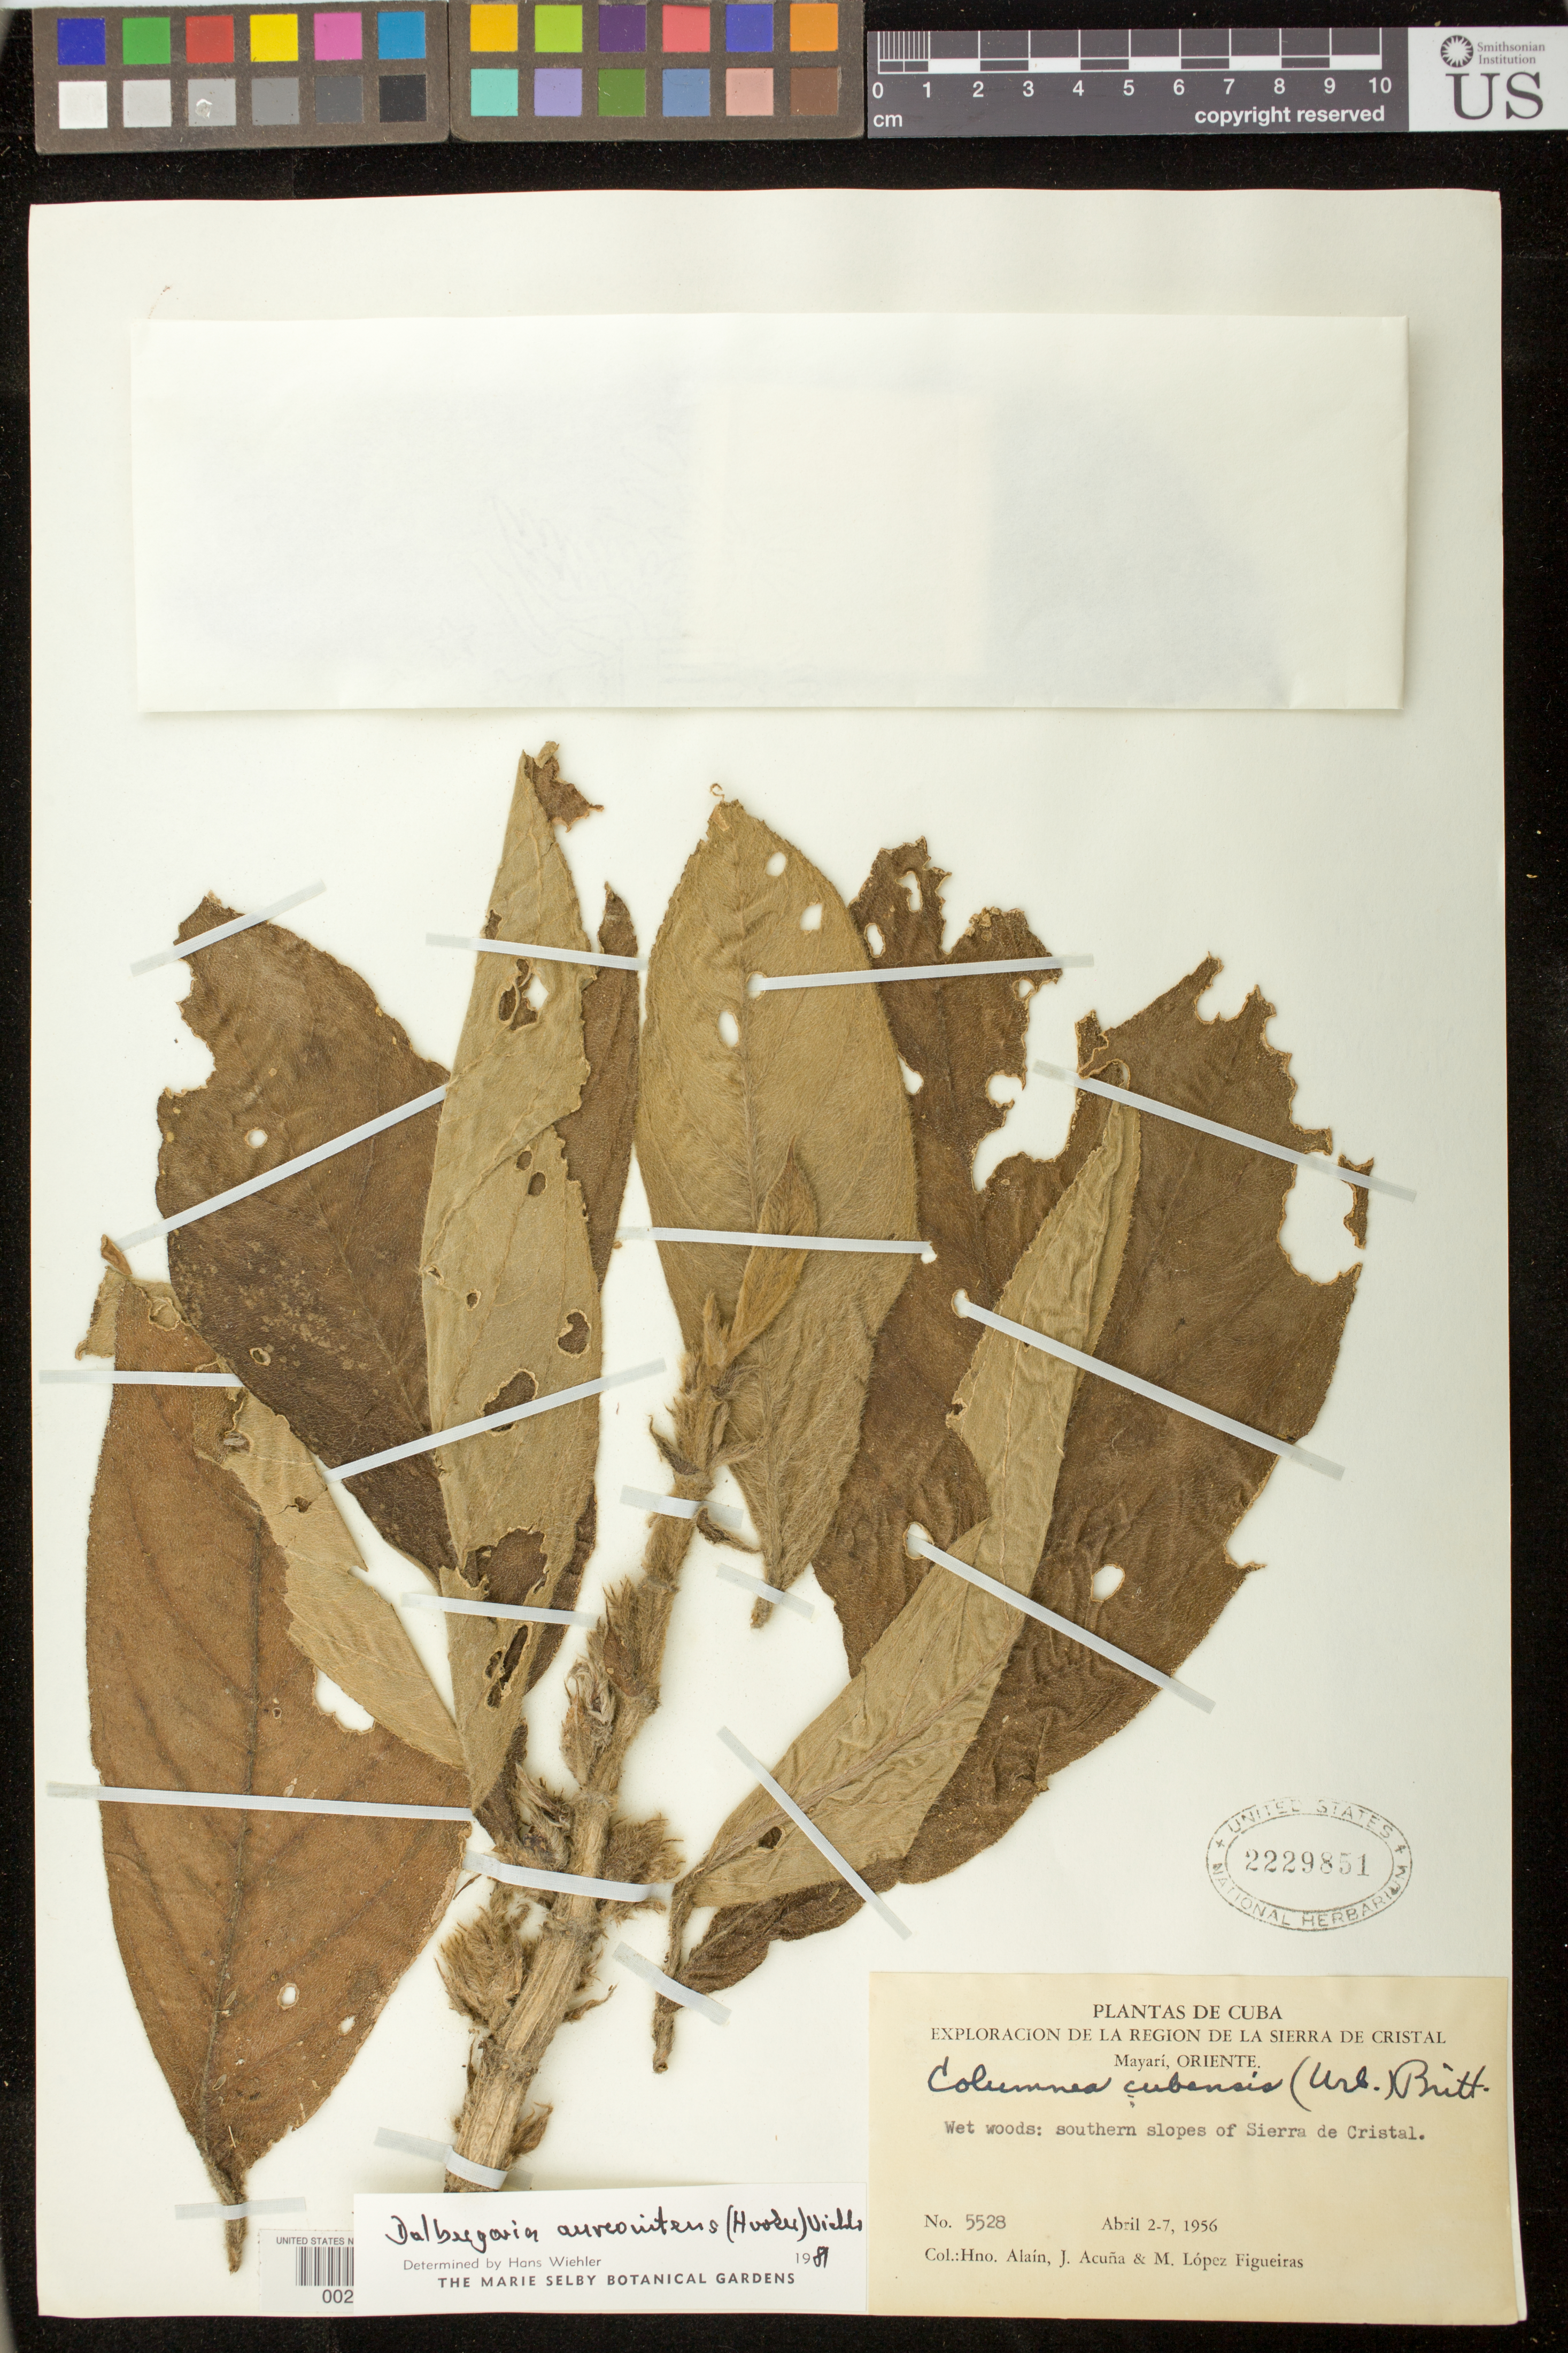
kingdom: Plantae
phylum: Tracheophyta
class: Magnoliopsida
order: Lamiales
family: Gesneriaceae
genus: Columnea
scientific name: Columnea sanguinea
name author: (Pers.) Hanst.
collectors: A. H. Liogier, J. Acuña & M. López Figueiras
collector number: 5528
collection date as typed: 2-7 Apr 1956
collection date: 1956-04-02/1956-04-07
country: Cuba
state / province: Oriente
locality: Mayari, southern slopes of Sierra de Cristal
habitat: Wet woods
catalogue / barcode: US 2229851